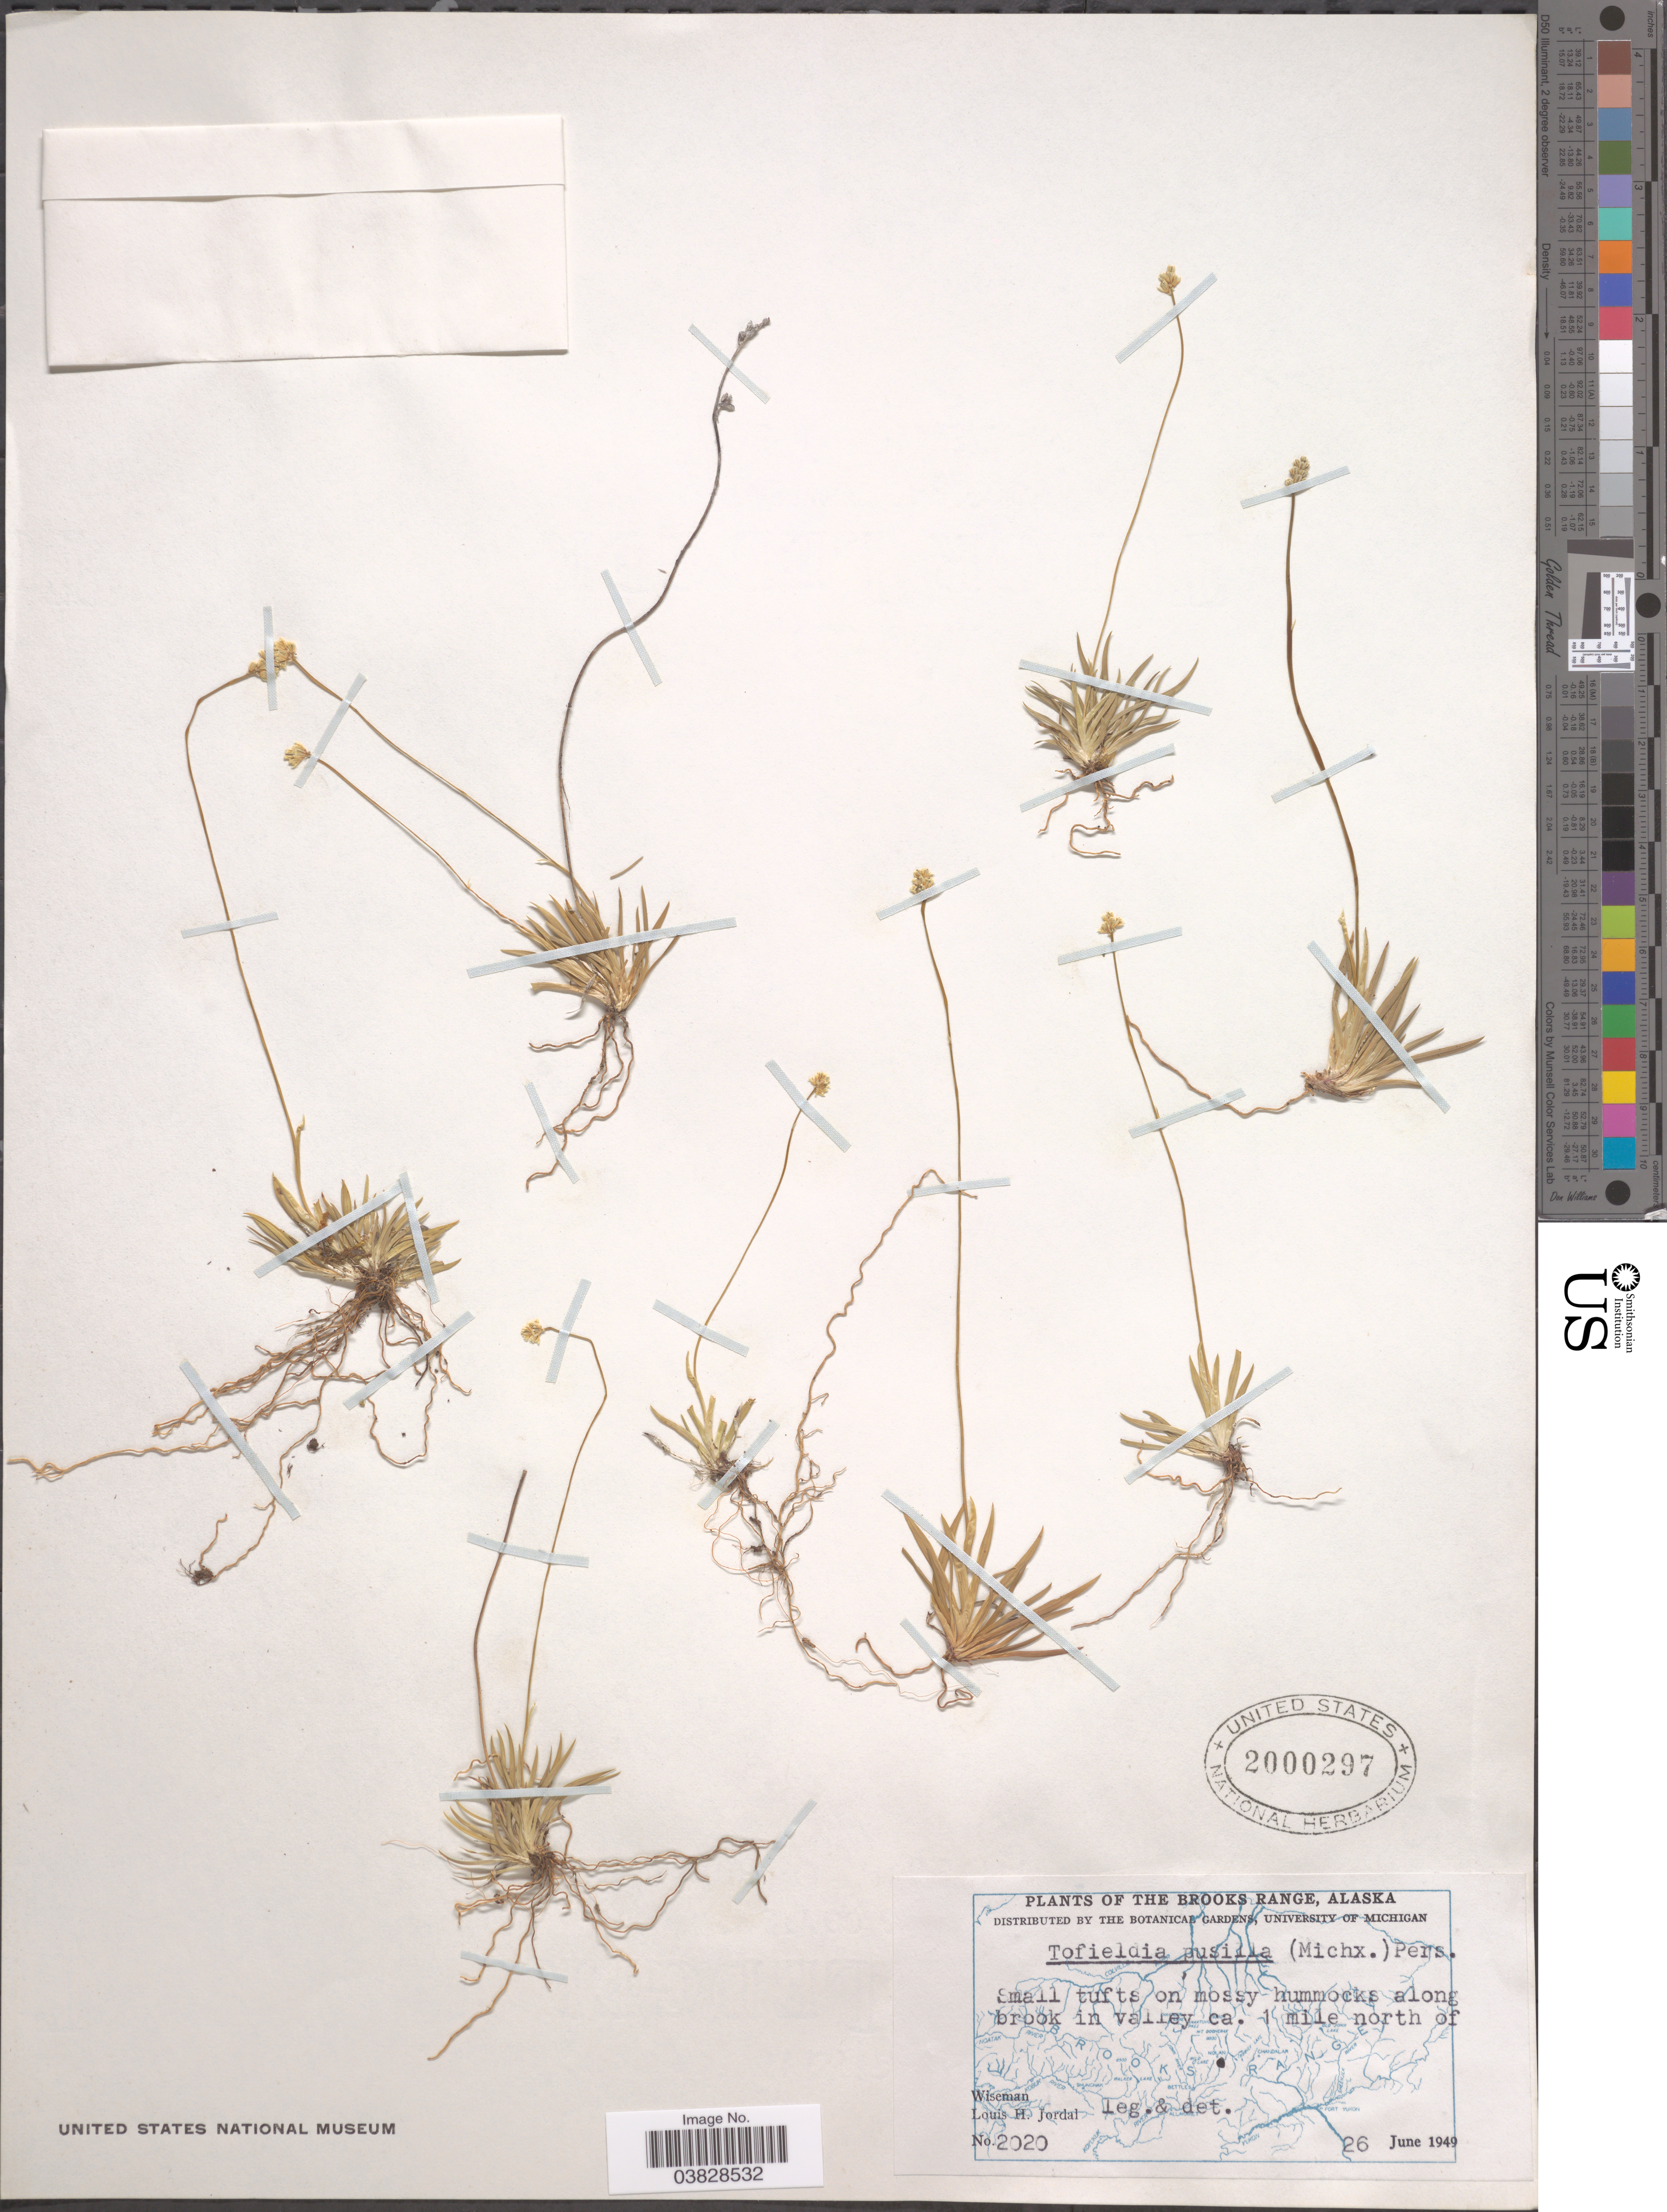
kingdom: Plantae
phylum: Tracheophyta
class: Liliopsida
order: Alismatales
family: Tofieldiaceae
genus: Tofieldia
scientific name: Tofieldia pusilla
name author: (Michx.) Pers.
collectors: L. Jordal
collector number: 2020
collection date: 1949-06-26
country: United States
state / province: Alaska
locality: The Brooks Range. Along brook in valley ca. 1 mile north of Wiseman.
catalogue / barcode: US 2000297